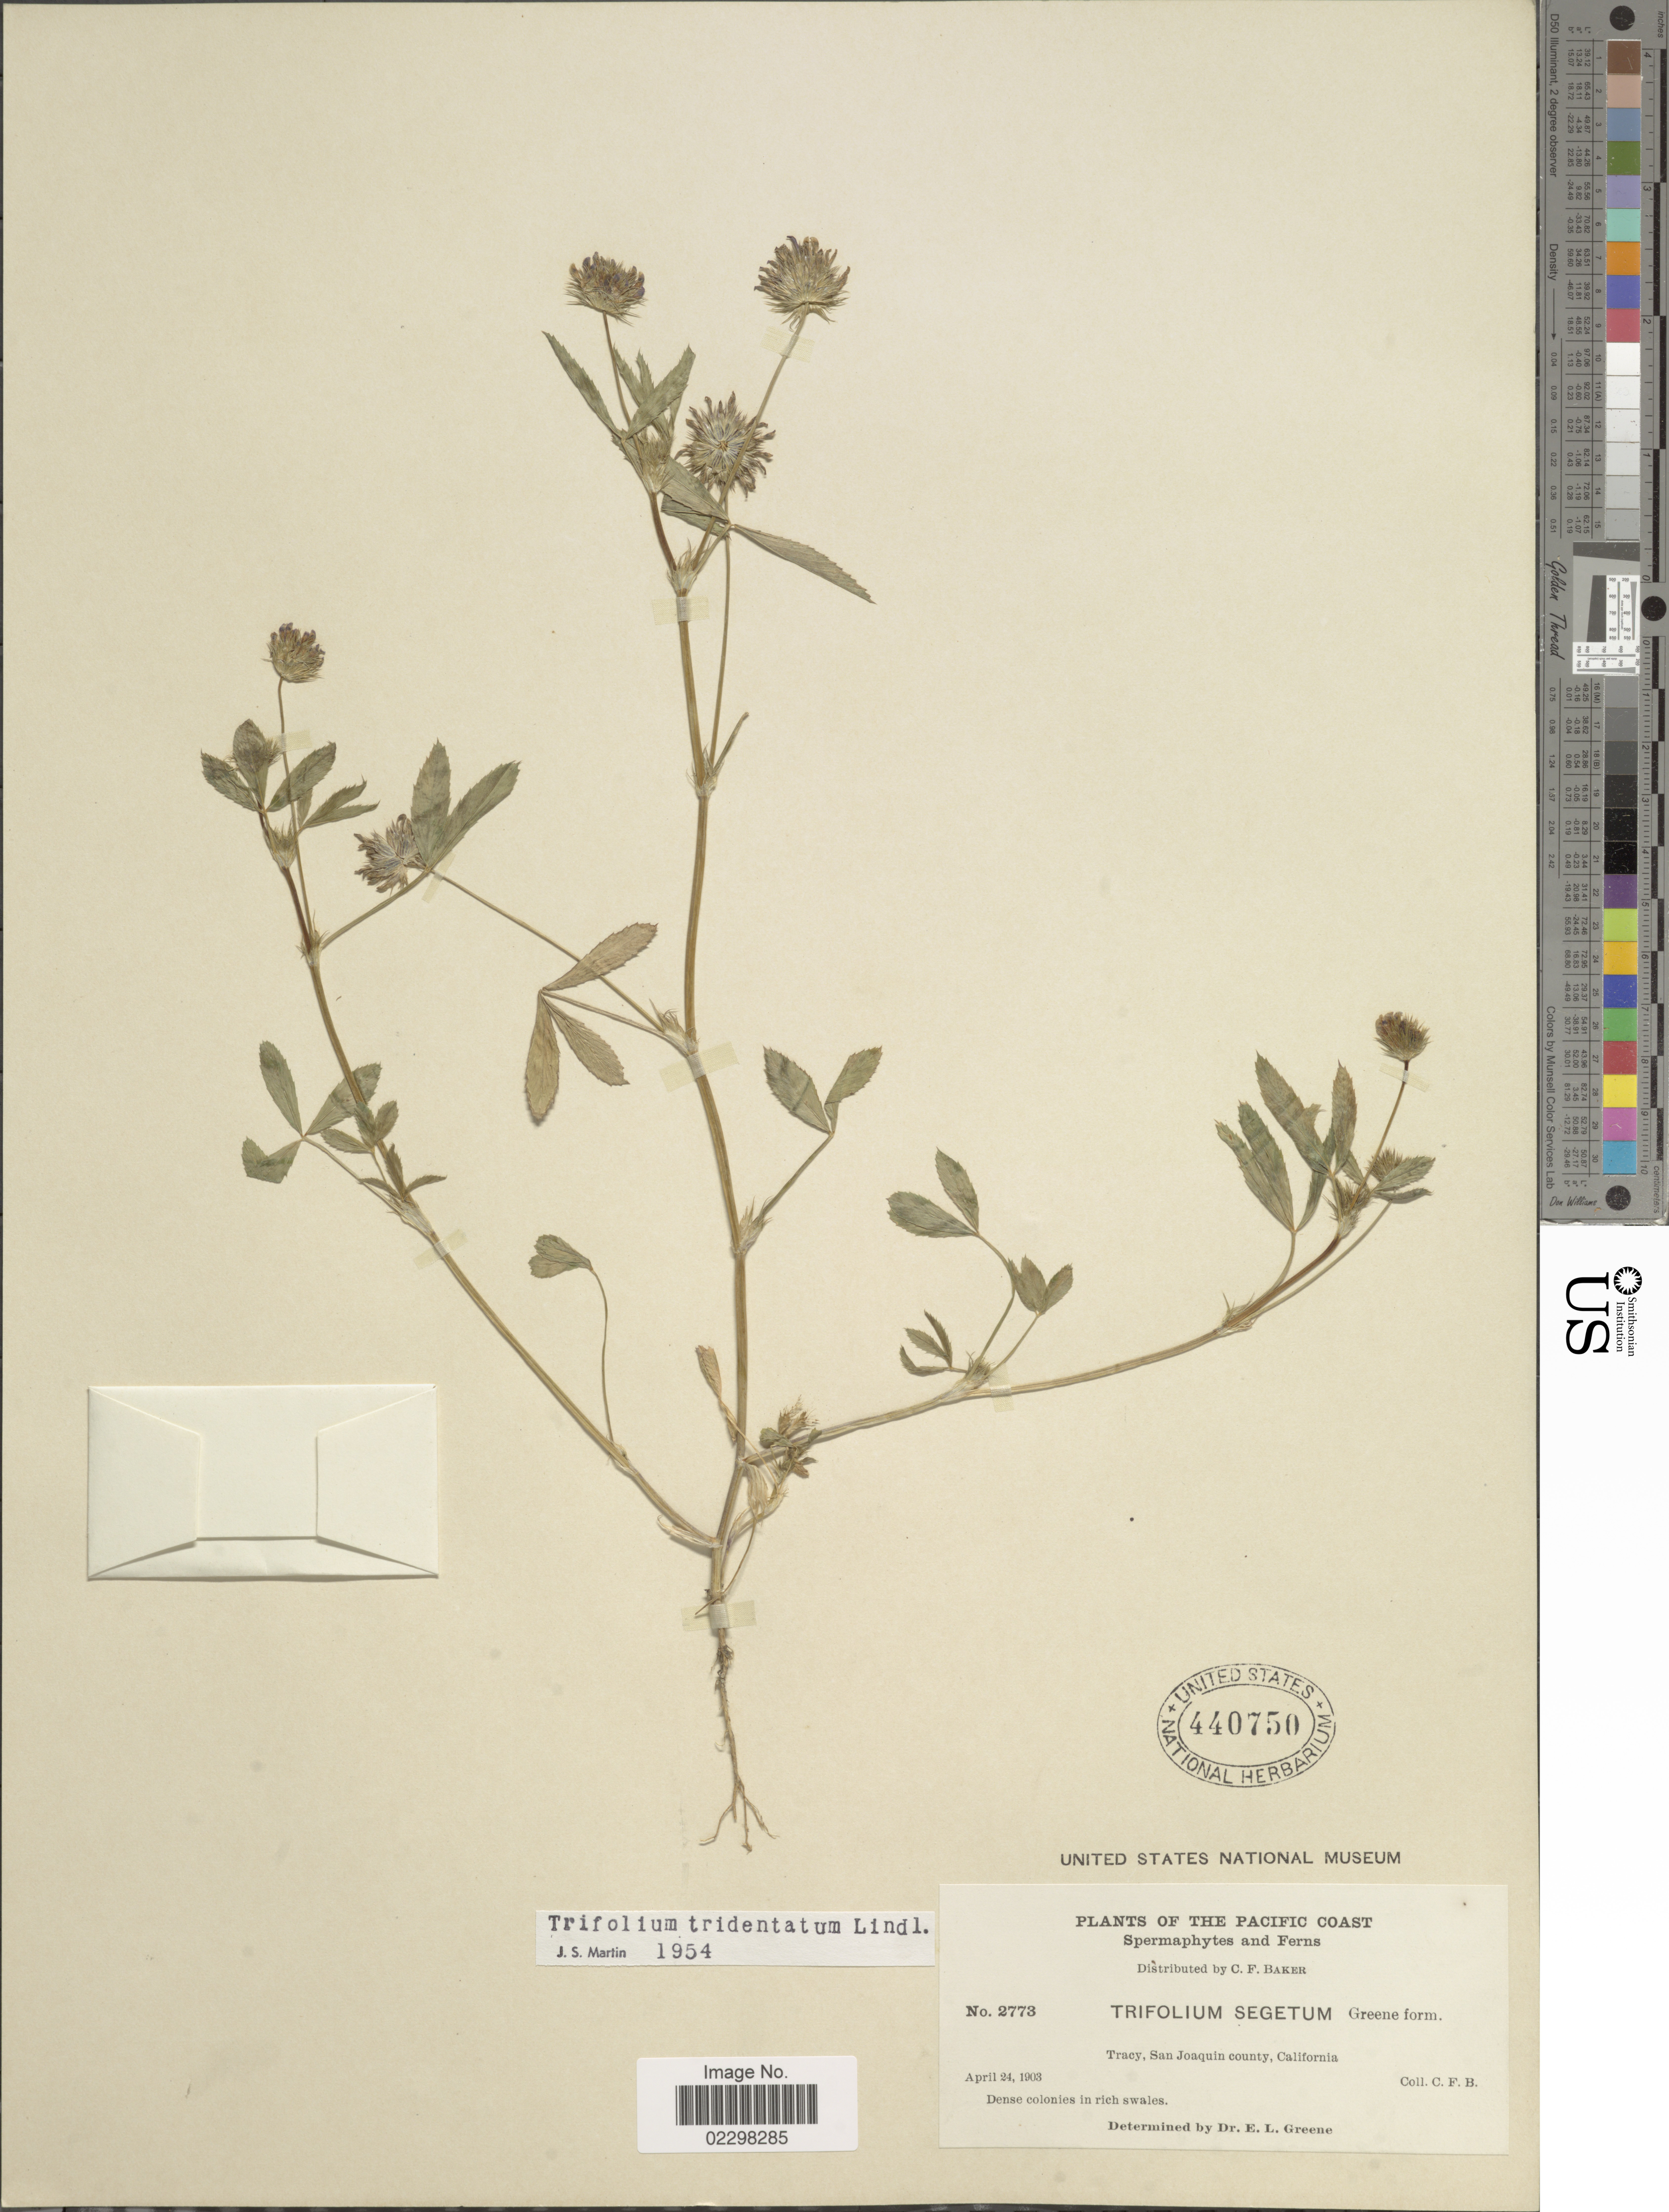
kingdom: Plantae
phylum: Tracheophyta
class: Magnoliopsida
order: Fabales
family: Fabaceae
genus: Trifolium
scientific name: Trifolium tridentatum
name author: Lindl.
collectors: C. F. Baker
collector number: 2773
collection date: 1903-04-24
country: United States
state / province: California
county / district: San Joaquin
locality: Pacific Coast, Tracy, San Joaquin county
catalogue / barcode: US 440750